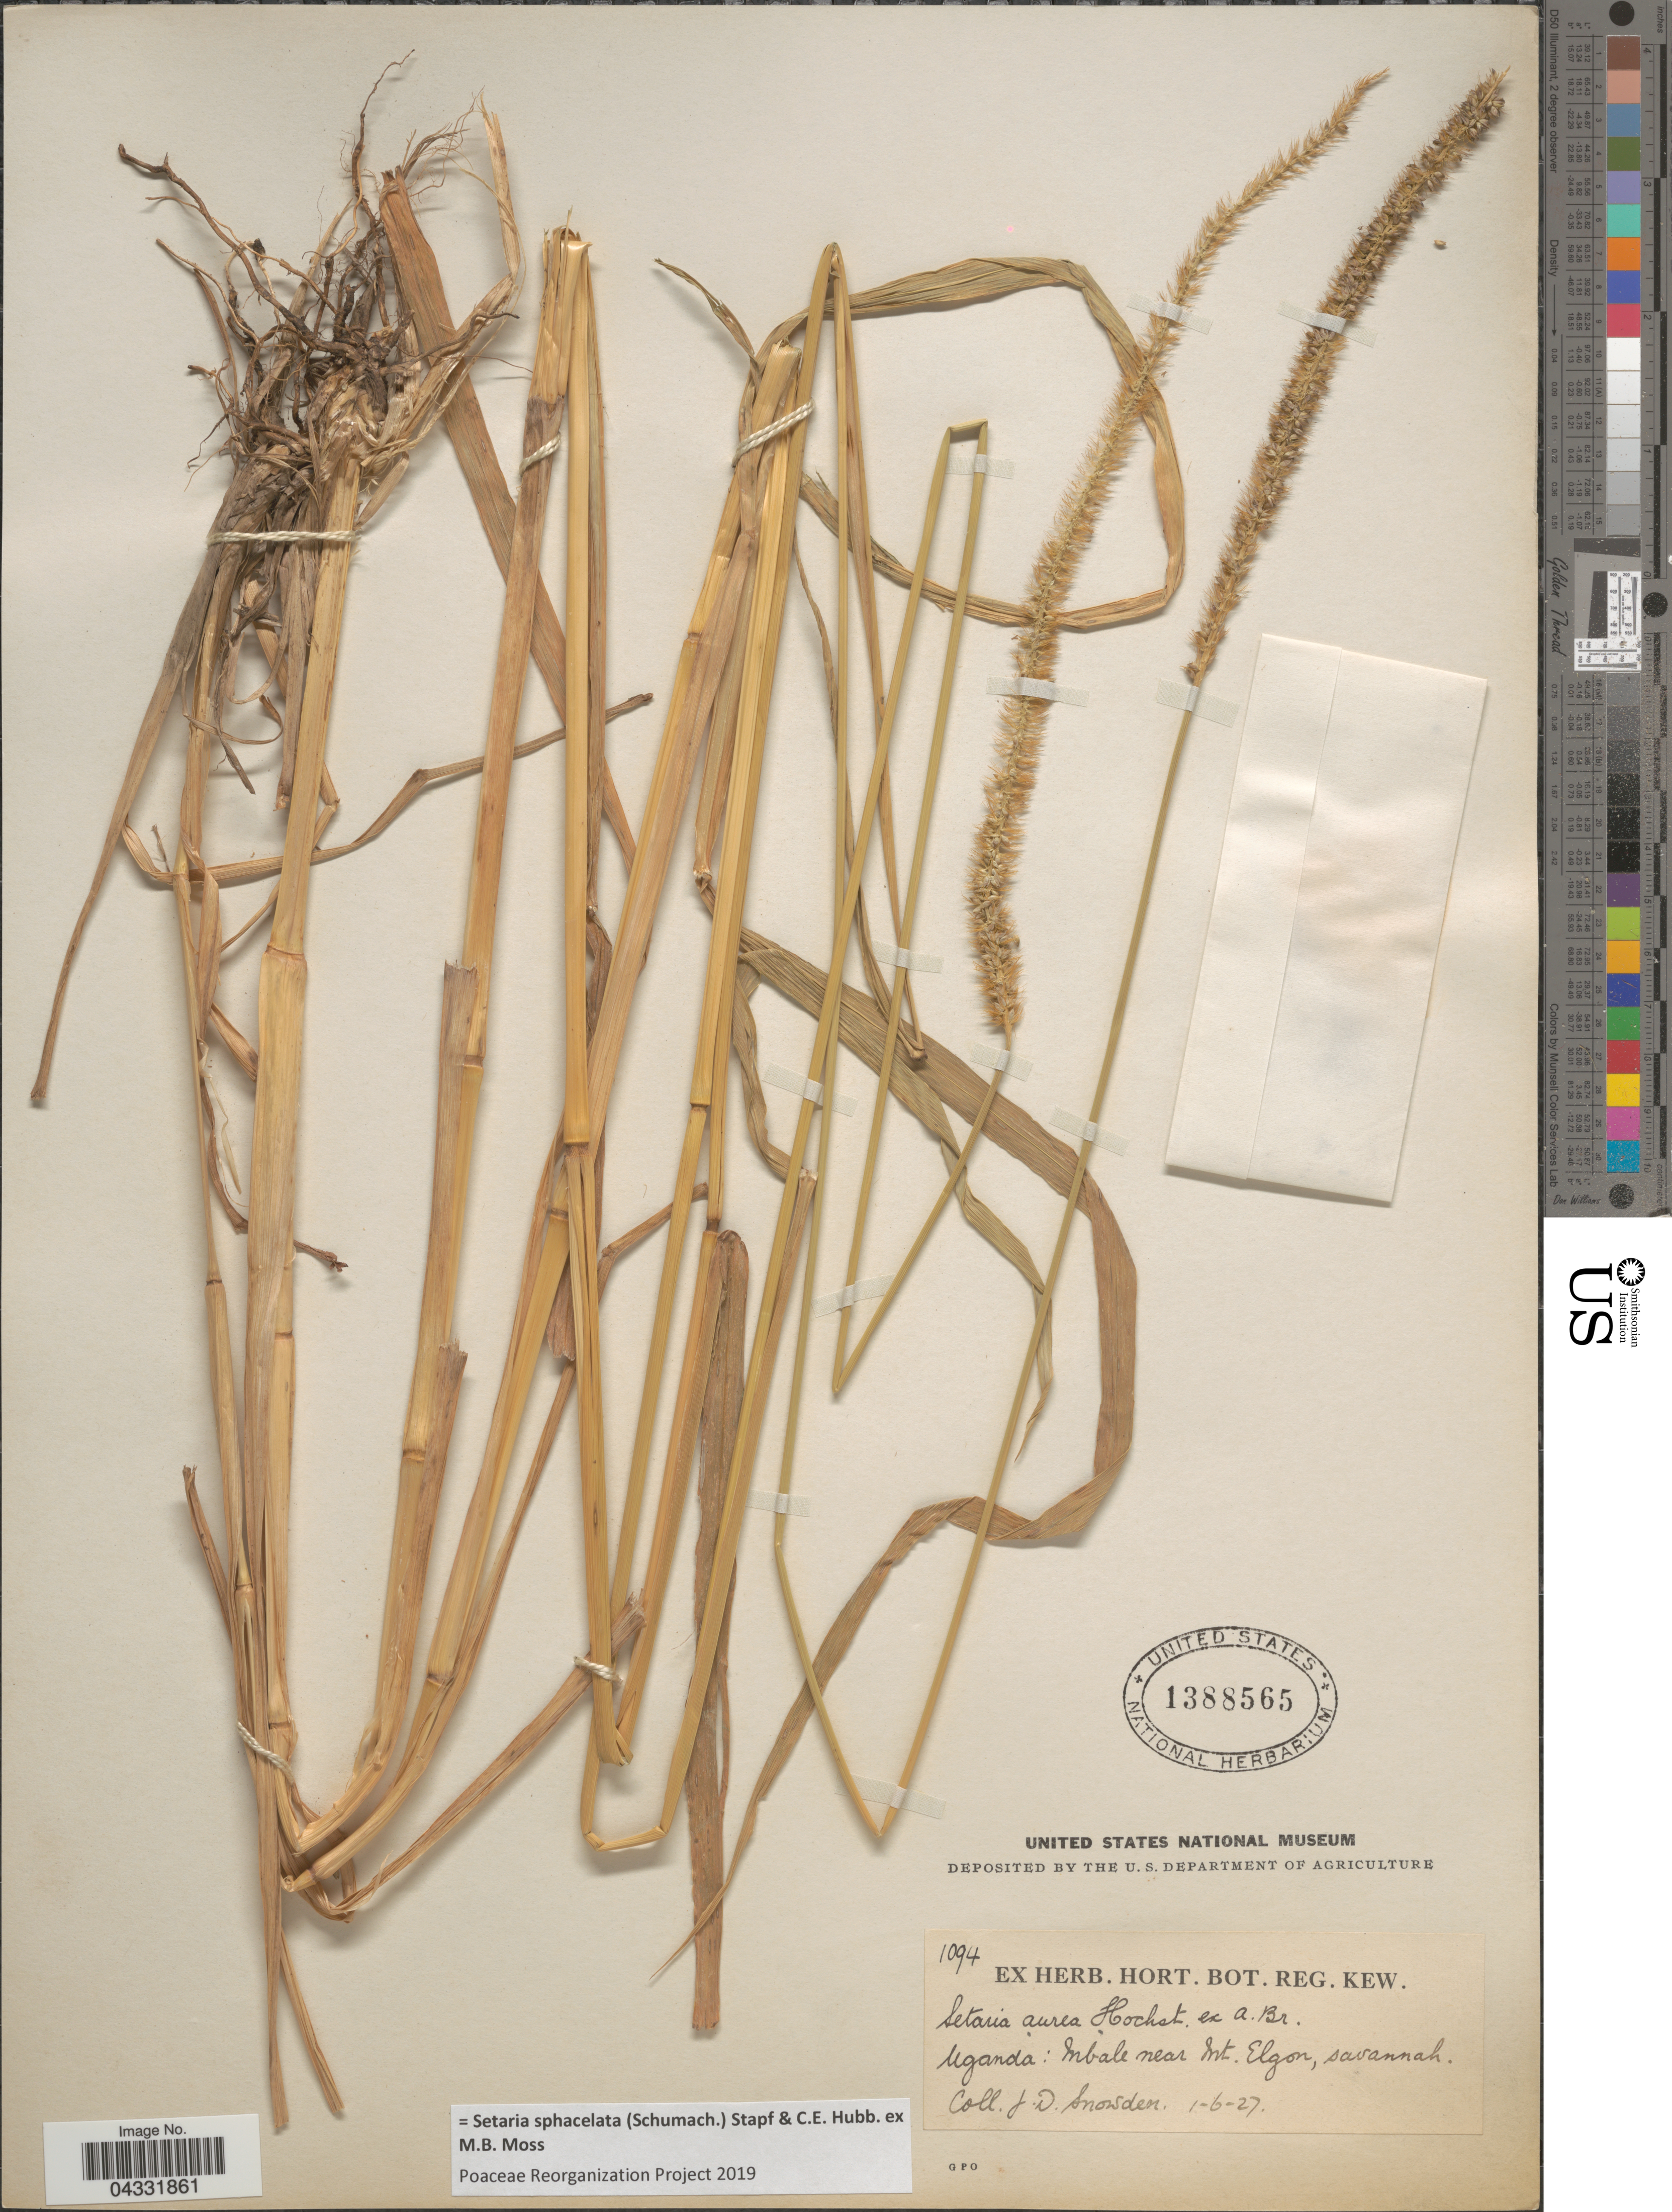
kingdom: Plantae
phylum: Tracheophyta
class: Liliopsida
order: Poales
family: Poaceae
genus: Setaria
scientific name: Setaria sphacelata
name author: (Schumach.) Stapf & Hubb. ex Moss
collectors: J. Snowden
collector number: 1094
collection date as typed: Transcribed d/m/y: 1/6/27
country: Uganda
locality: Mbale near Mt. Elgon.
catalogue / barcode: US 1388565